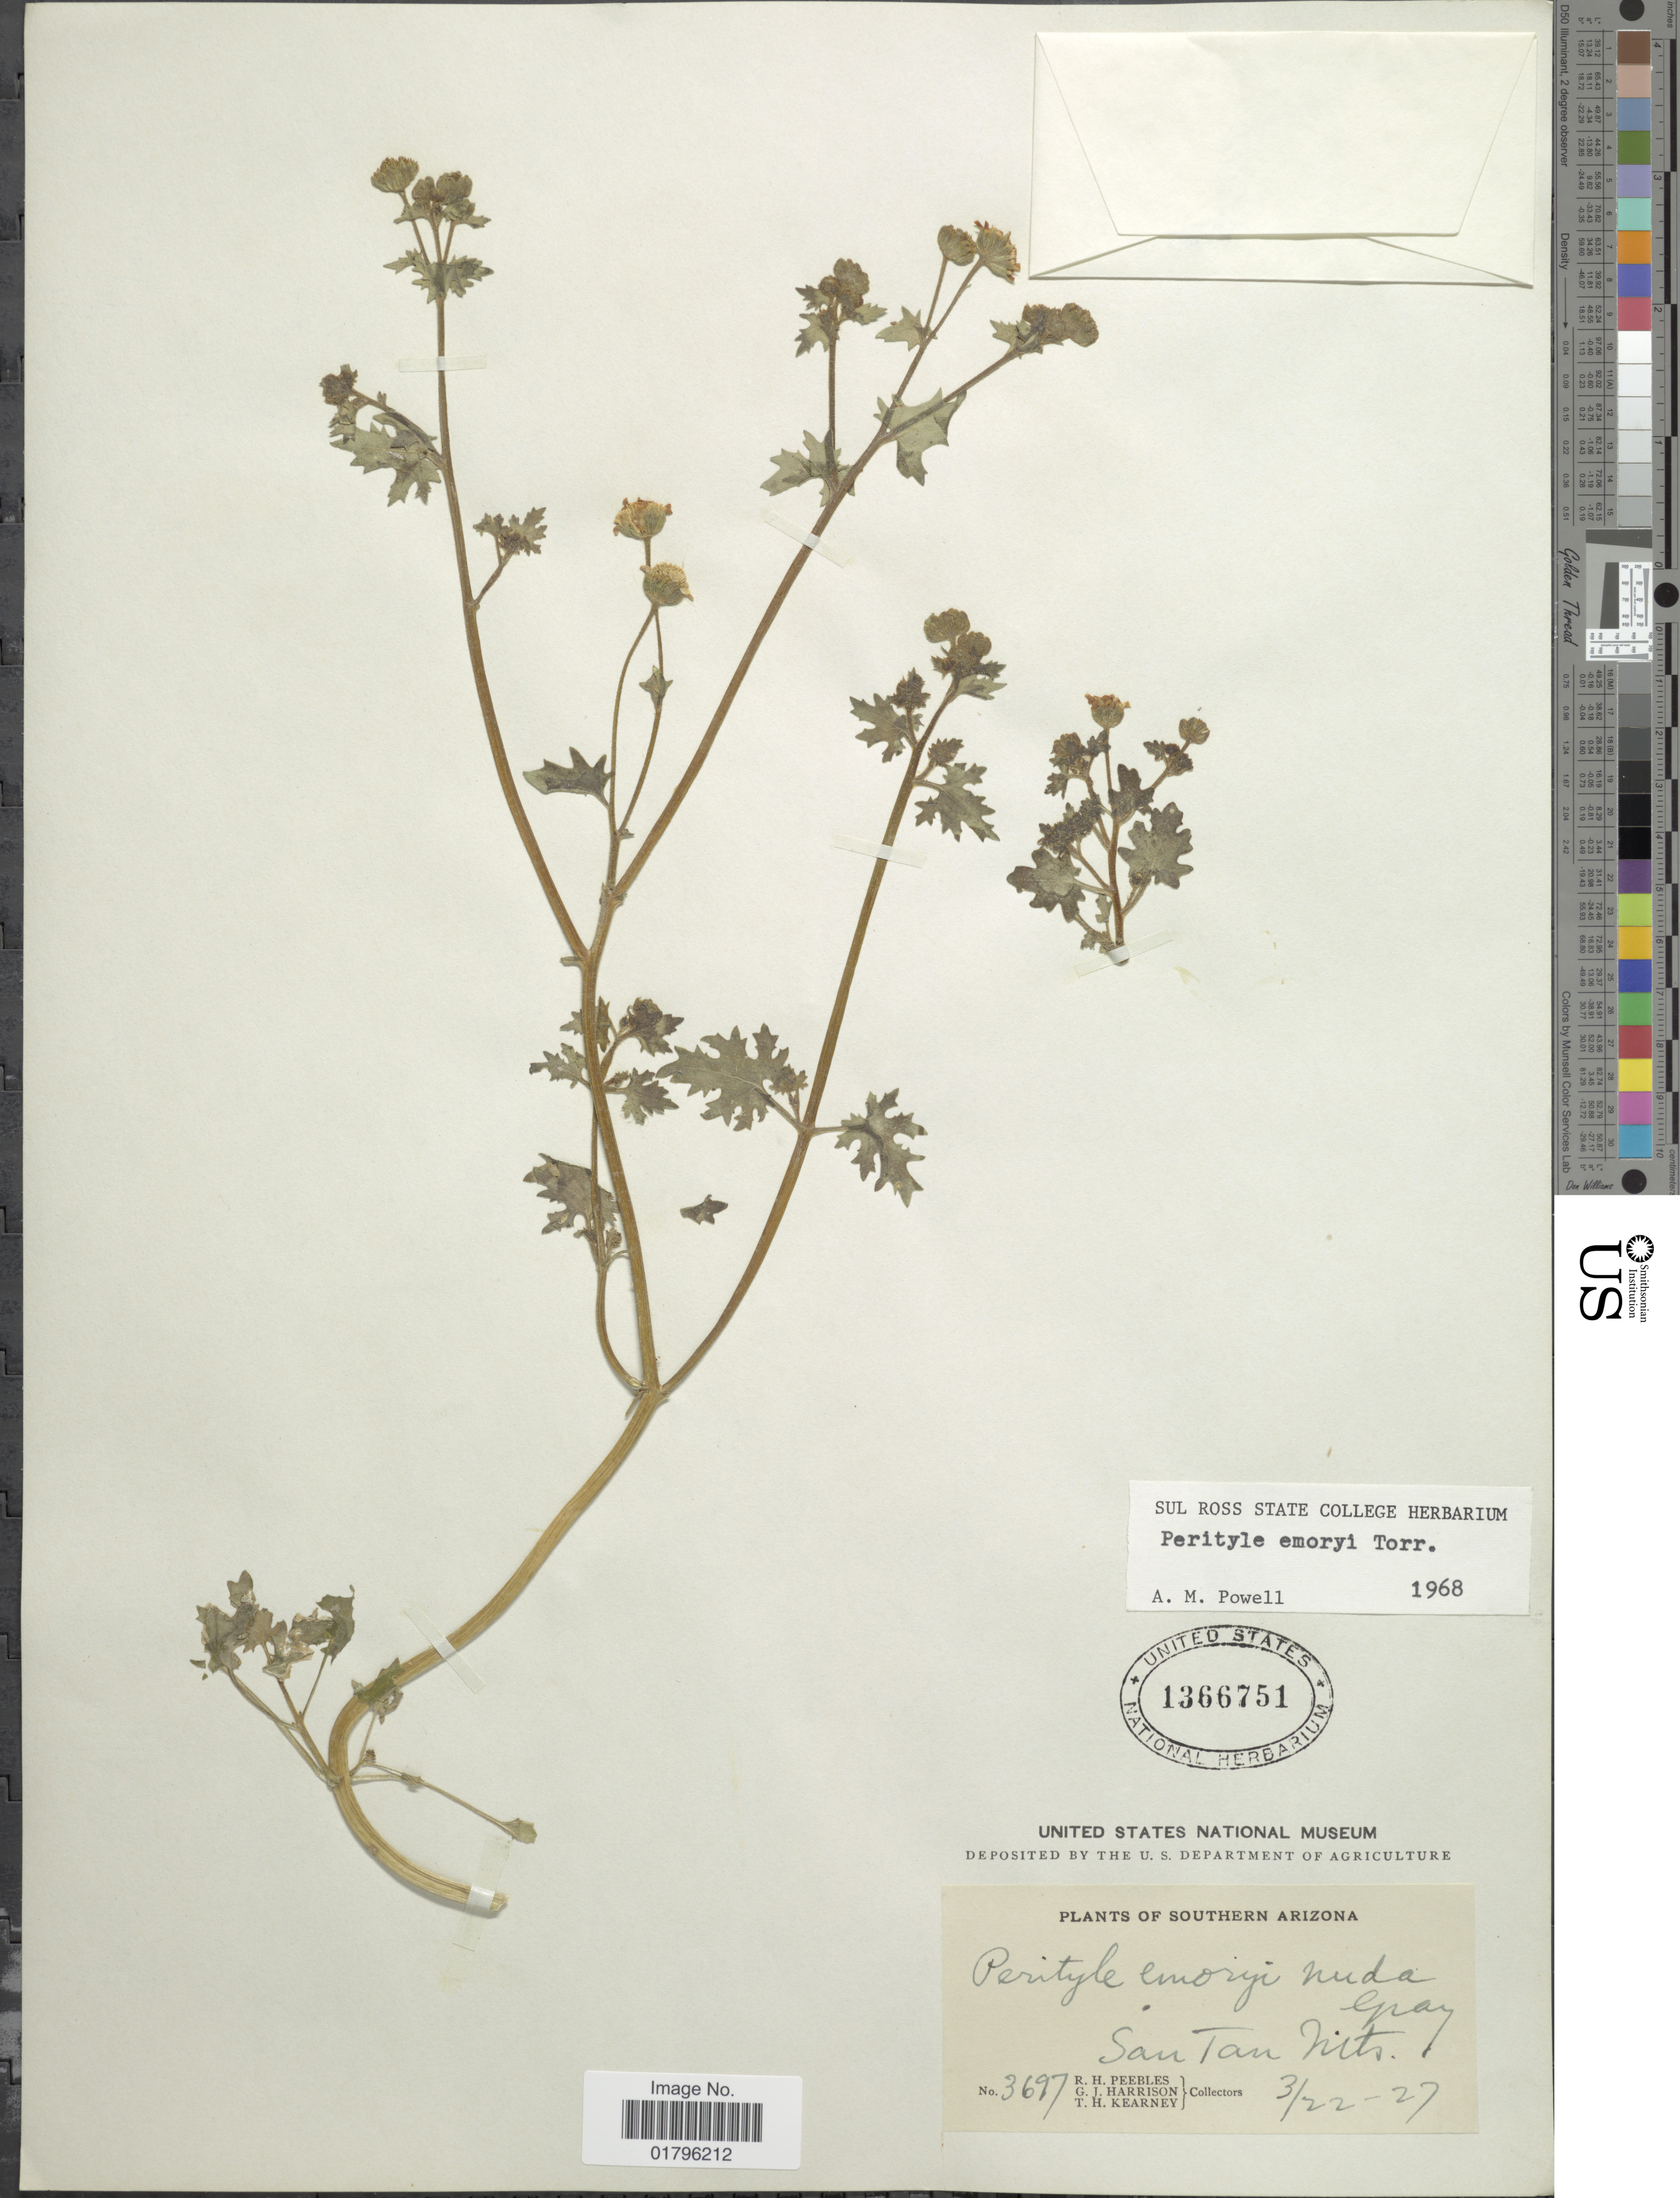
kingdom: Plantae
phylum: Tracheophyta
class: Magnoliopsida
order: Asterales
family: Asteraceae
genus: Perityle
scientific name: Perityle emoryi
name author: Torr.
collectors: R. H. Peebles, G. J. Harrison & T. H. Kearney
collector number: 3697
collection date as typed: Transcribed d/m/y: 22/3/27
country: United States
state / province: Arizona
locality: Southern Arizona. San Tan Mts.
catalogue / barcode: US 1366751